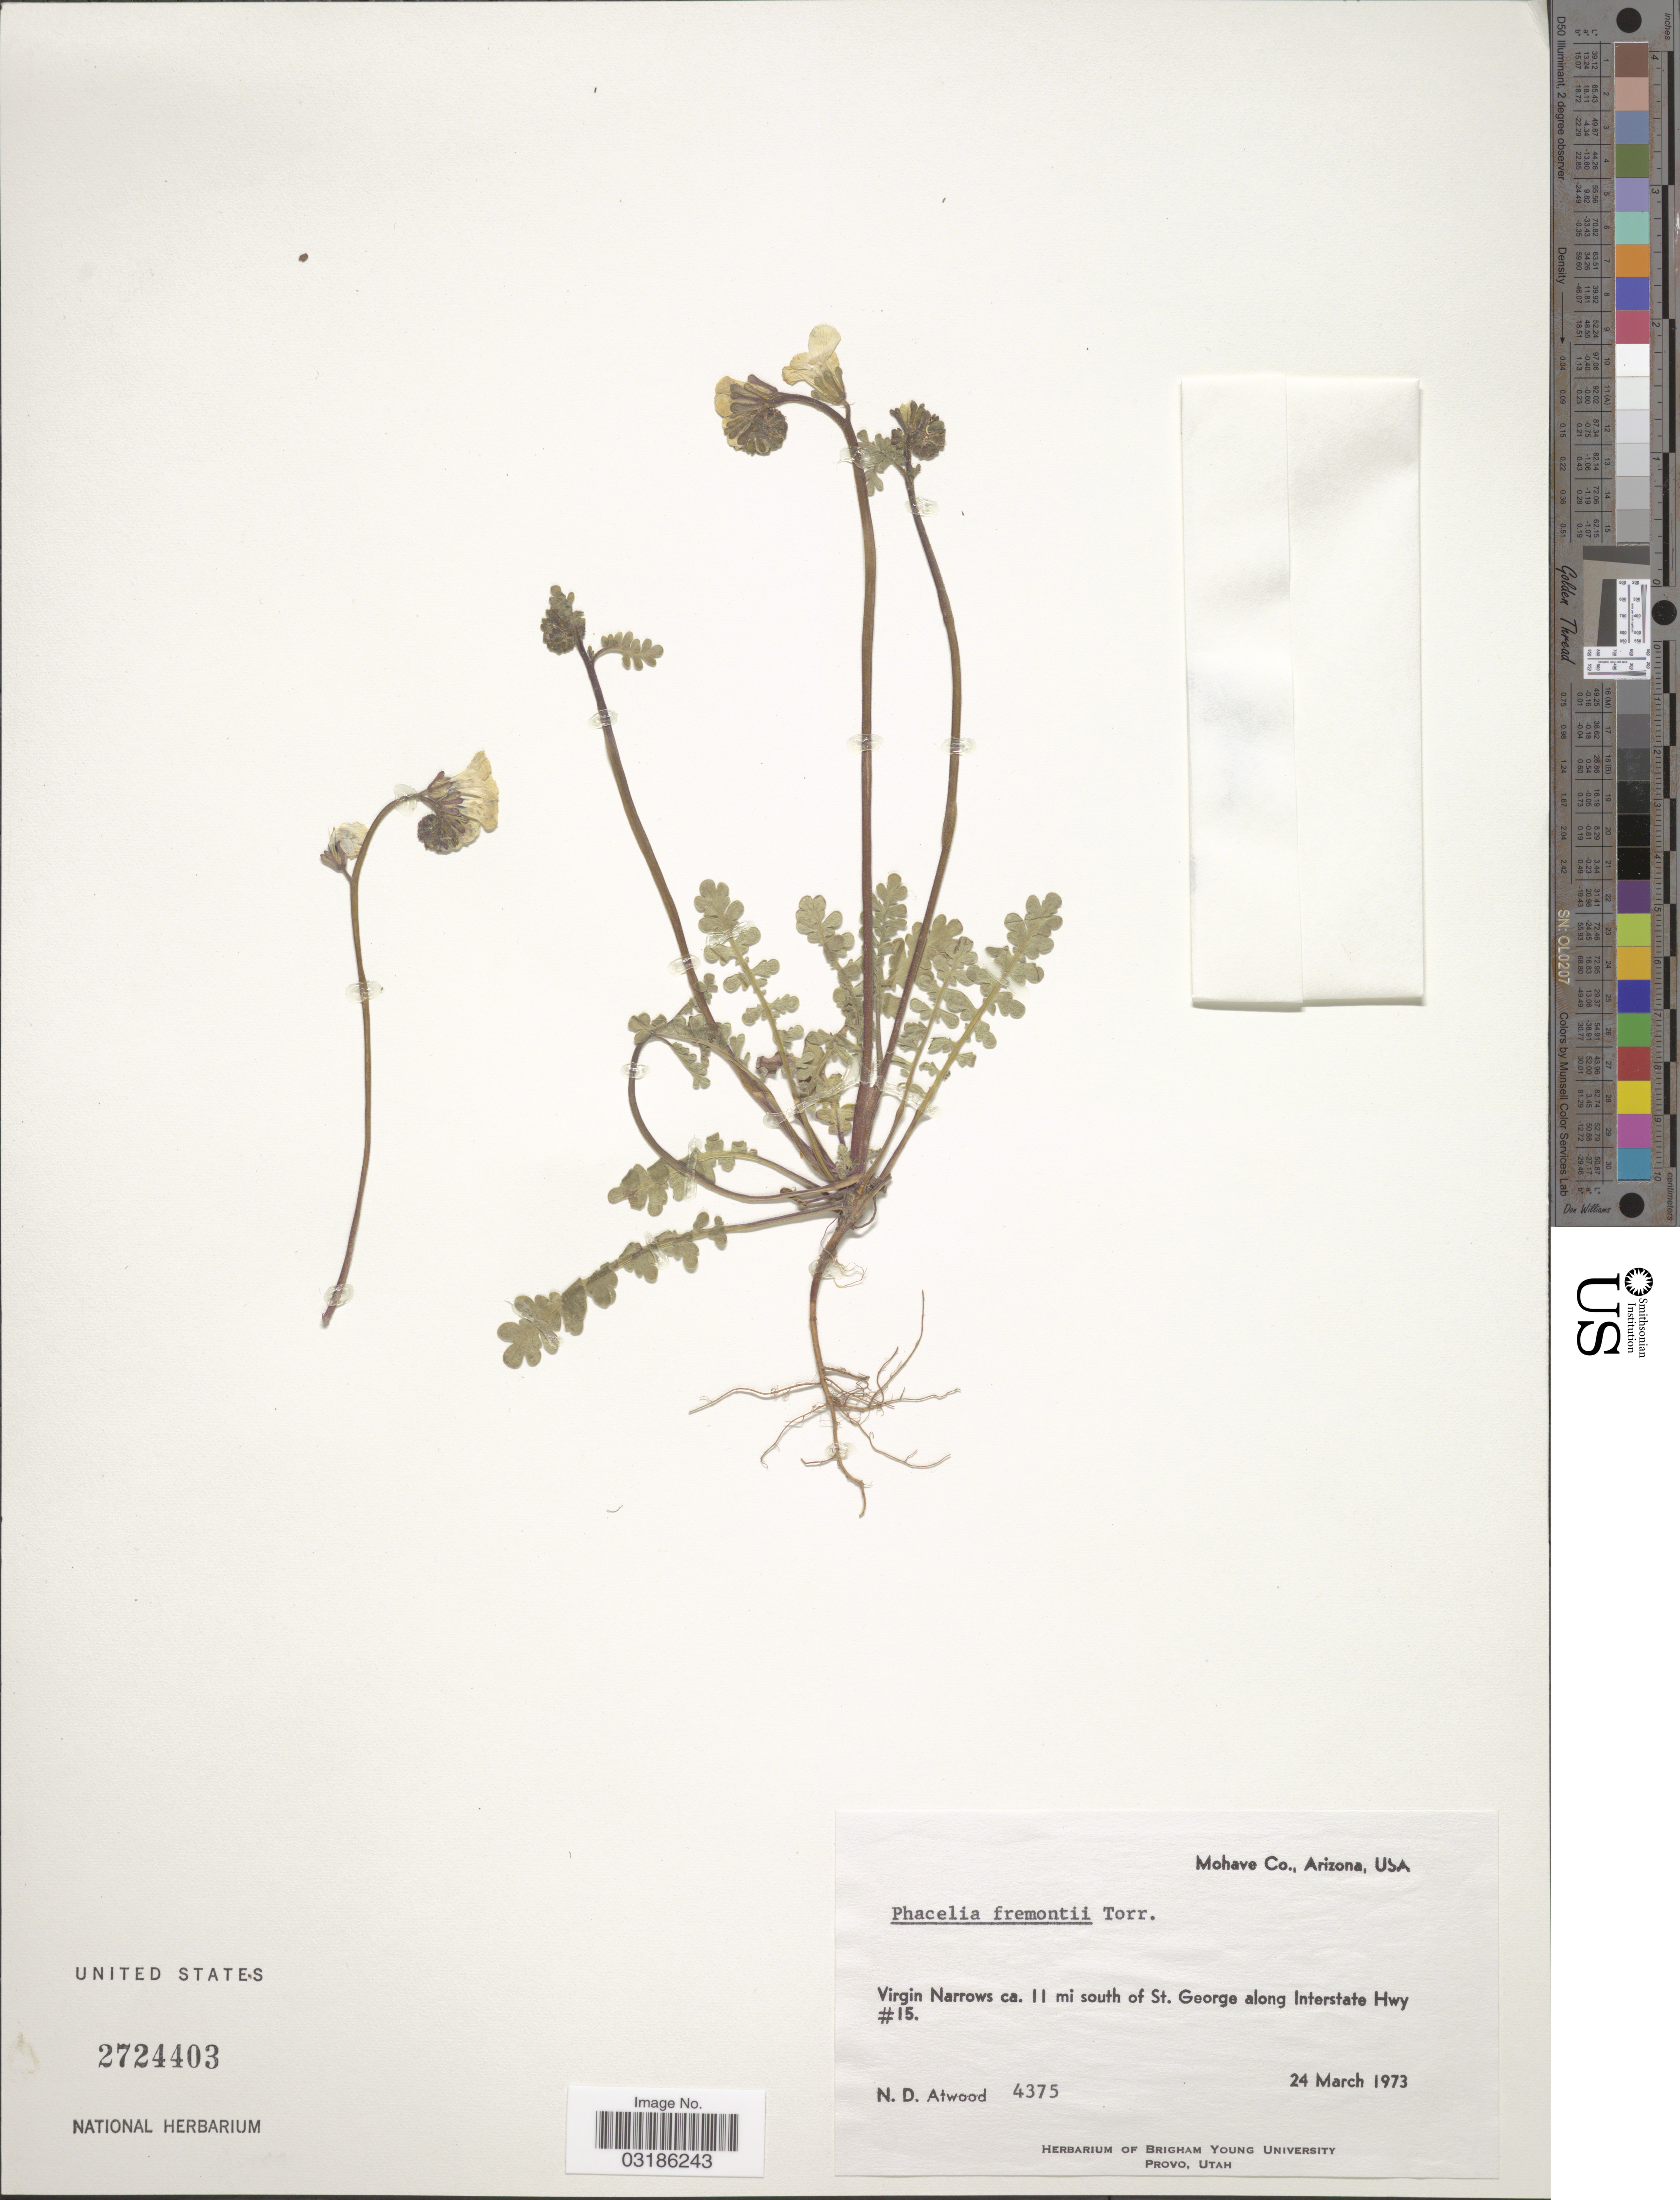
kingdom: Plantae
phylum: Tracheophyta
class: Magnoliopsida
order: Boraginales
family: Hydrophyllaceae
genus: Phacelia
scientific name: Phacelia fremontii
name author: Torr.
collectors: N. Atwood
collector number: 4375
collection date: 1973-03-24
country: United States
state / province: Arizona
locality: Mohave Co. Virgin Narrows ca. 11 mi. south of St. George along Interstate Hwy #15.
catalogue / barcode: US 2724403